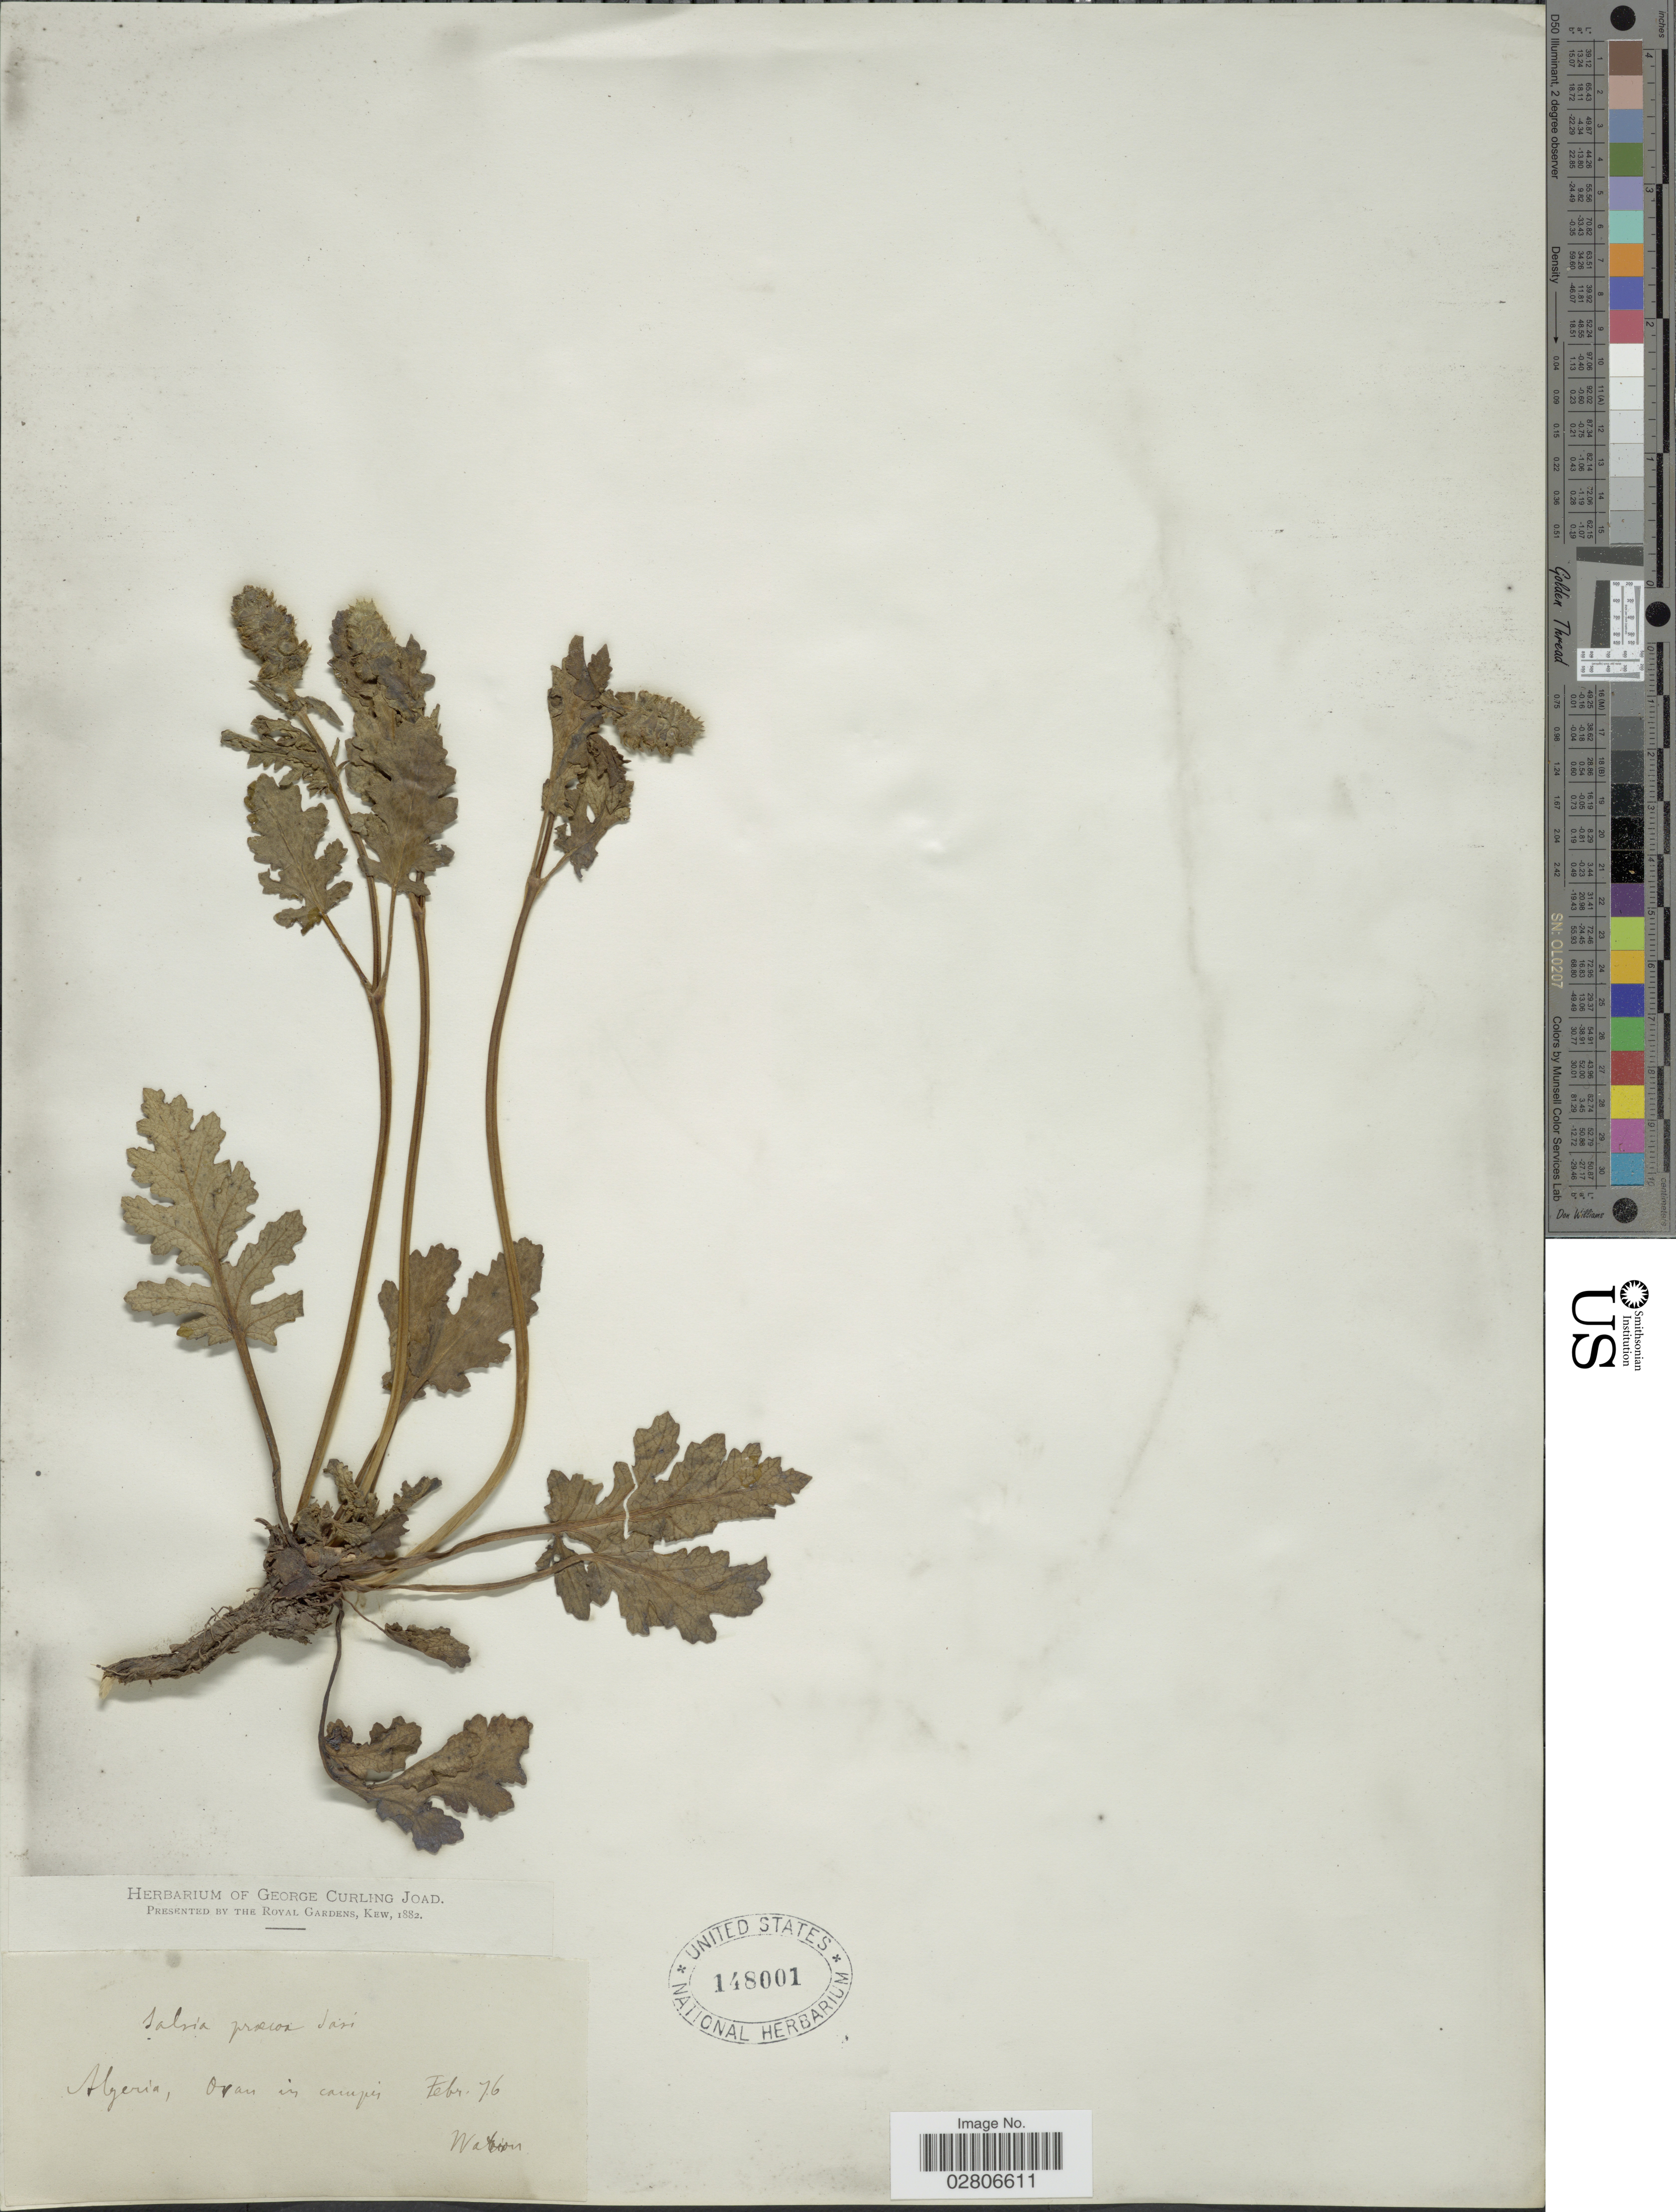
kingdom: Plantae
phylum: Tracheophyta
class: Magnoliopsida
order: Lamiales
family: Lamiaceae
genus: Salvia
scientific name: Salvia praecox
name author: Savi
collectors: A. Warion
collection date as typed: Transcribed d/m/y: /2/76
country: Algeria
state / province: Oran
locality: Oran in campis.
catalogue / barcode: US 148001